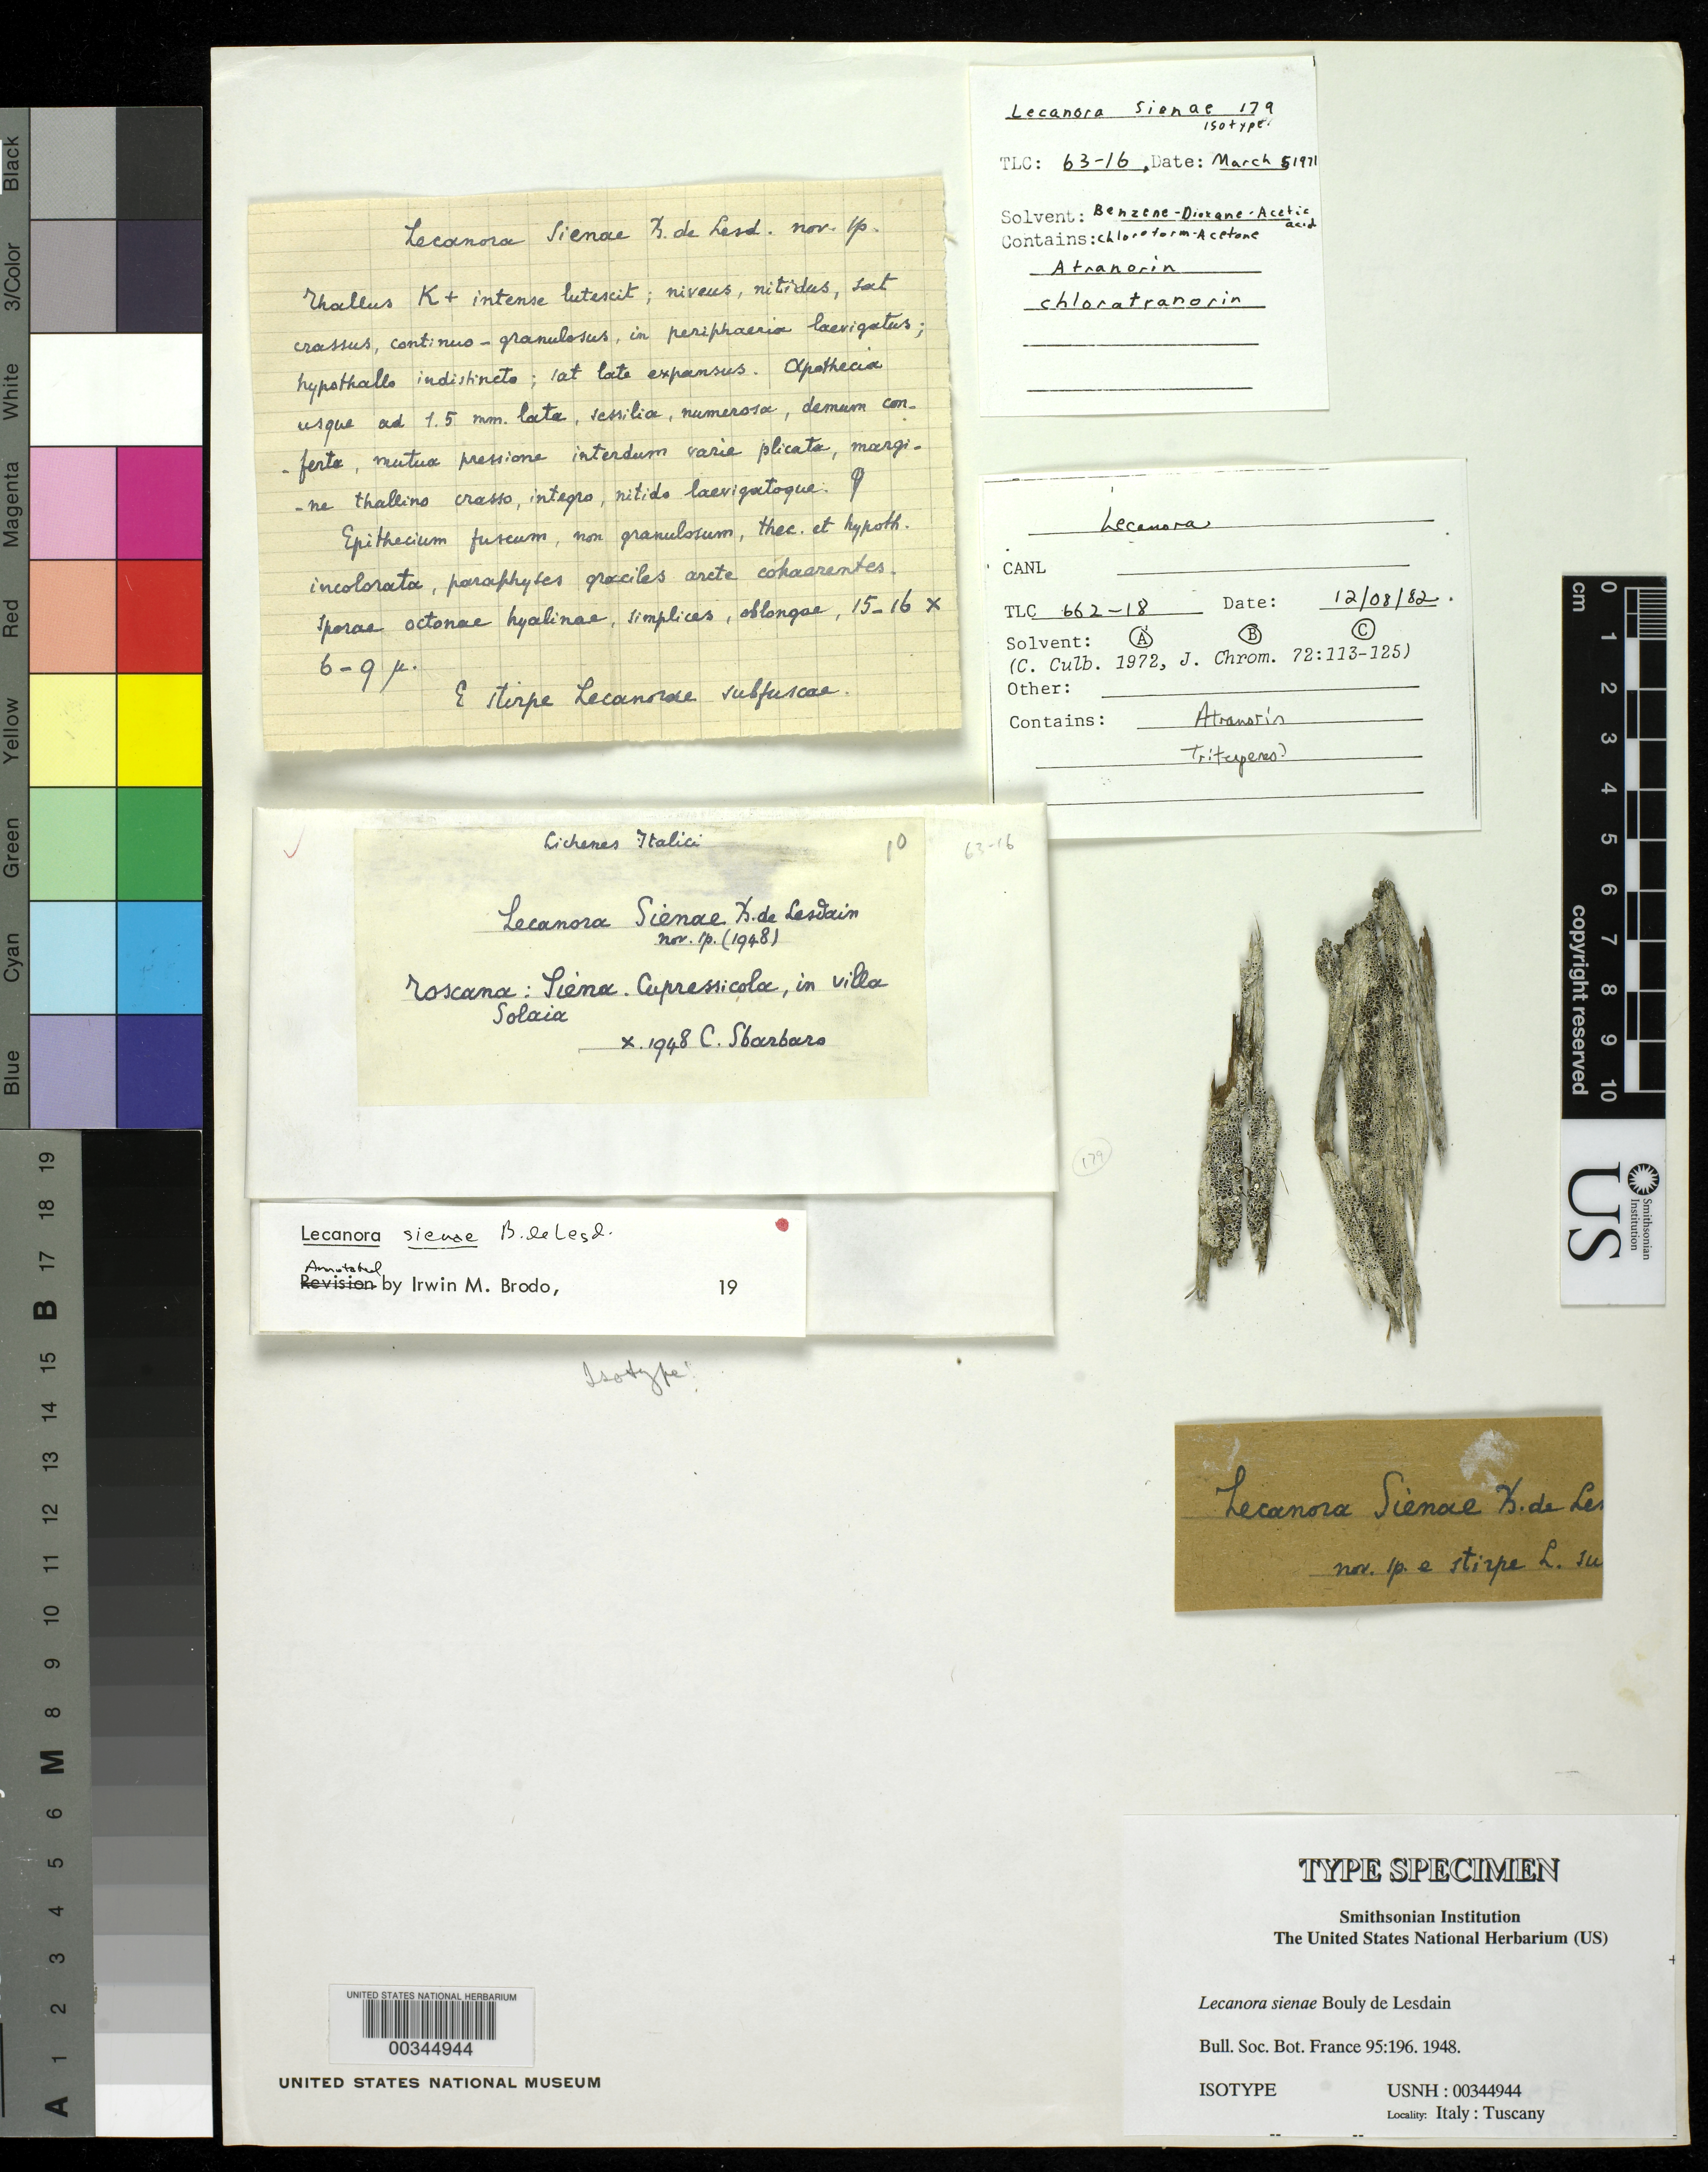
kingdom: Fungi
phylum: Ascomycota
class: Lecanoromycetes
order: Lecanorales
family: Lecanoraceae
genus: Lecanora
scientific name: Lecanora sienae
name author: B. de Lesd.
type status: Isotype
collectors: C. Sbarbaro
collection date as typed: Oct 1948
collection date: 1948-10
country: Italy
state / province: Tuscany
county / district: Siena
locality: Cupressicola, Villa Solaia.